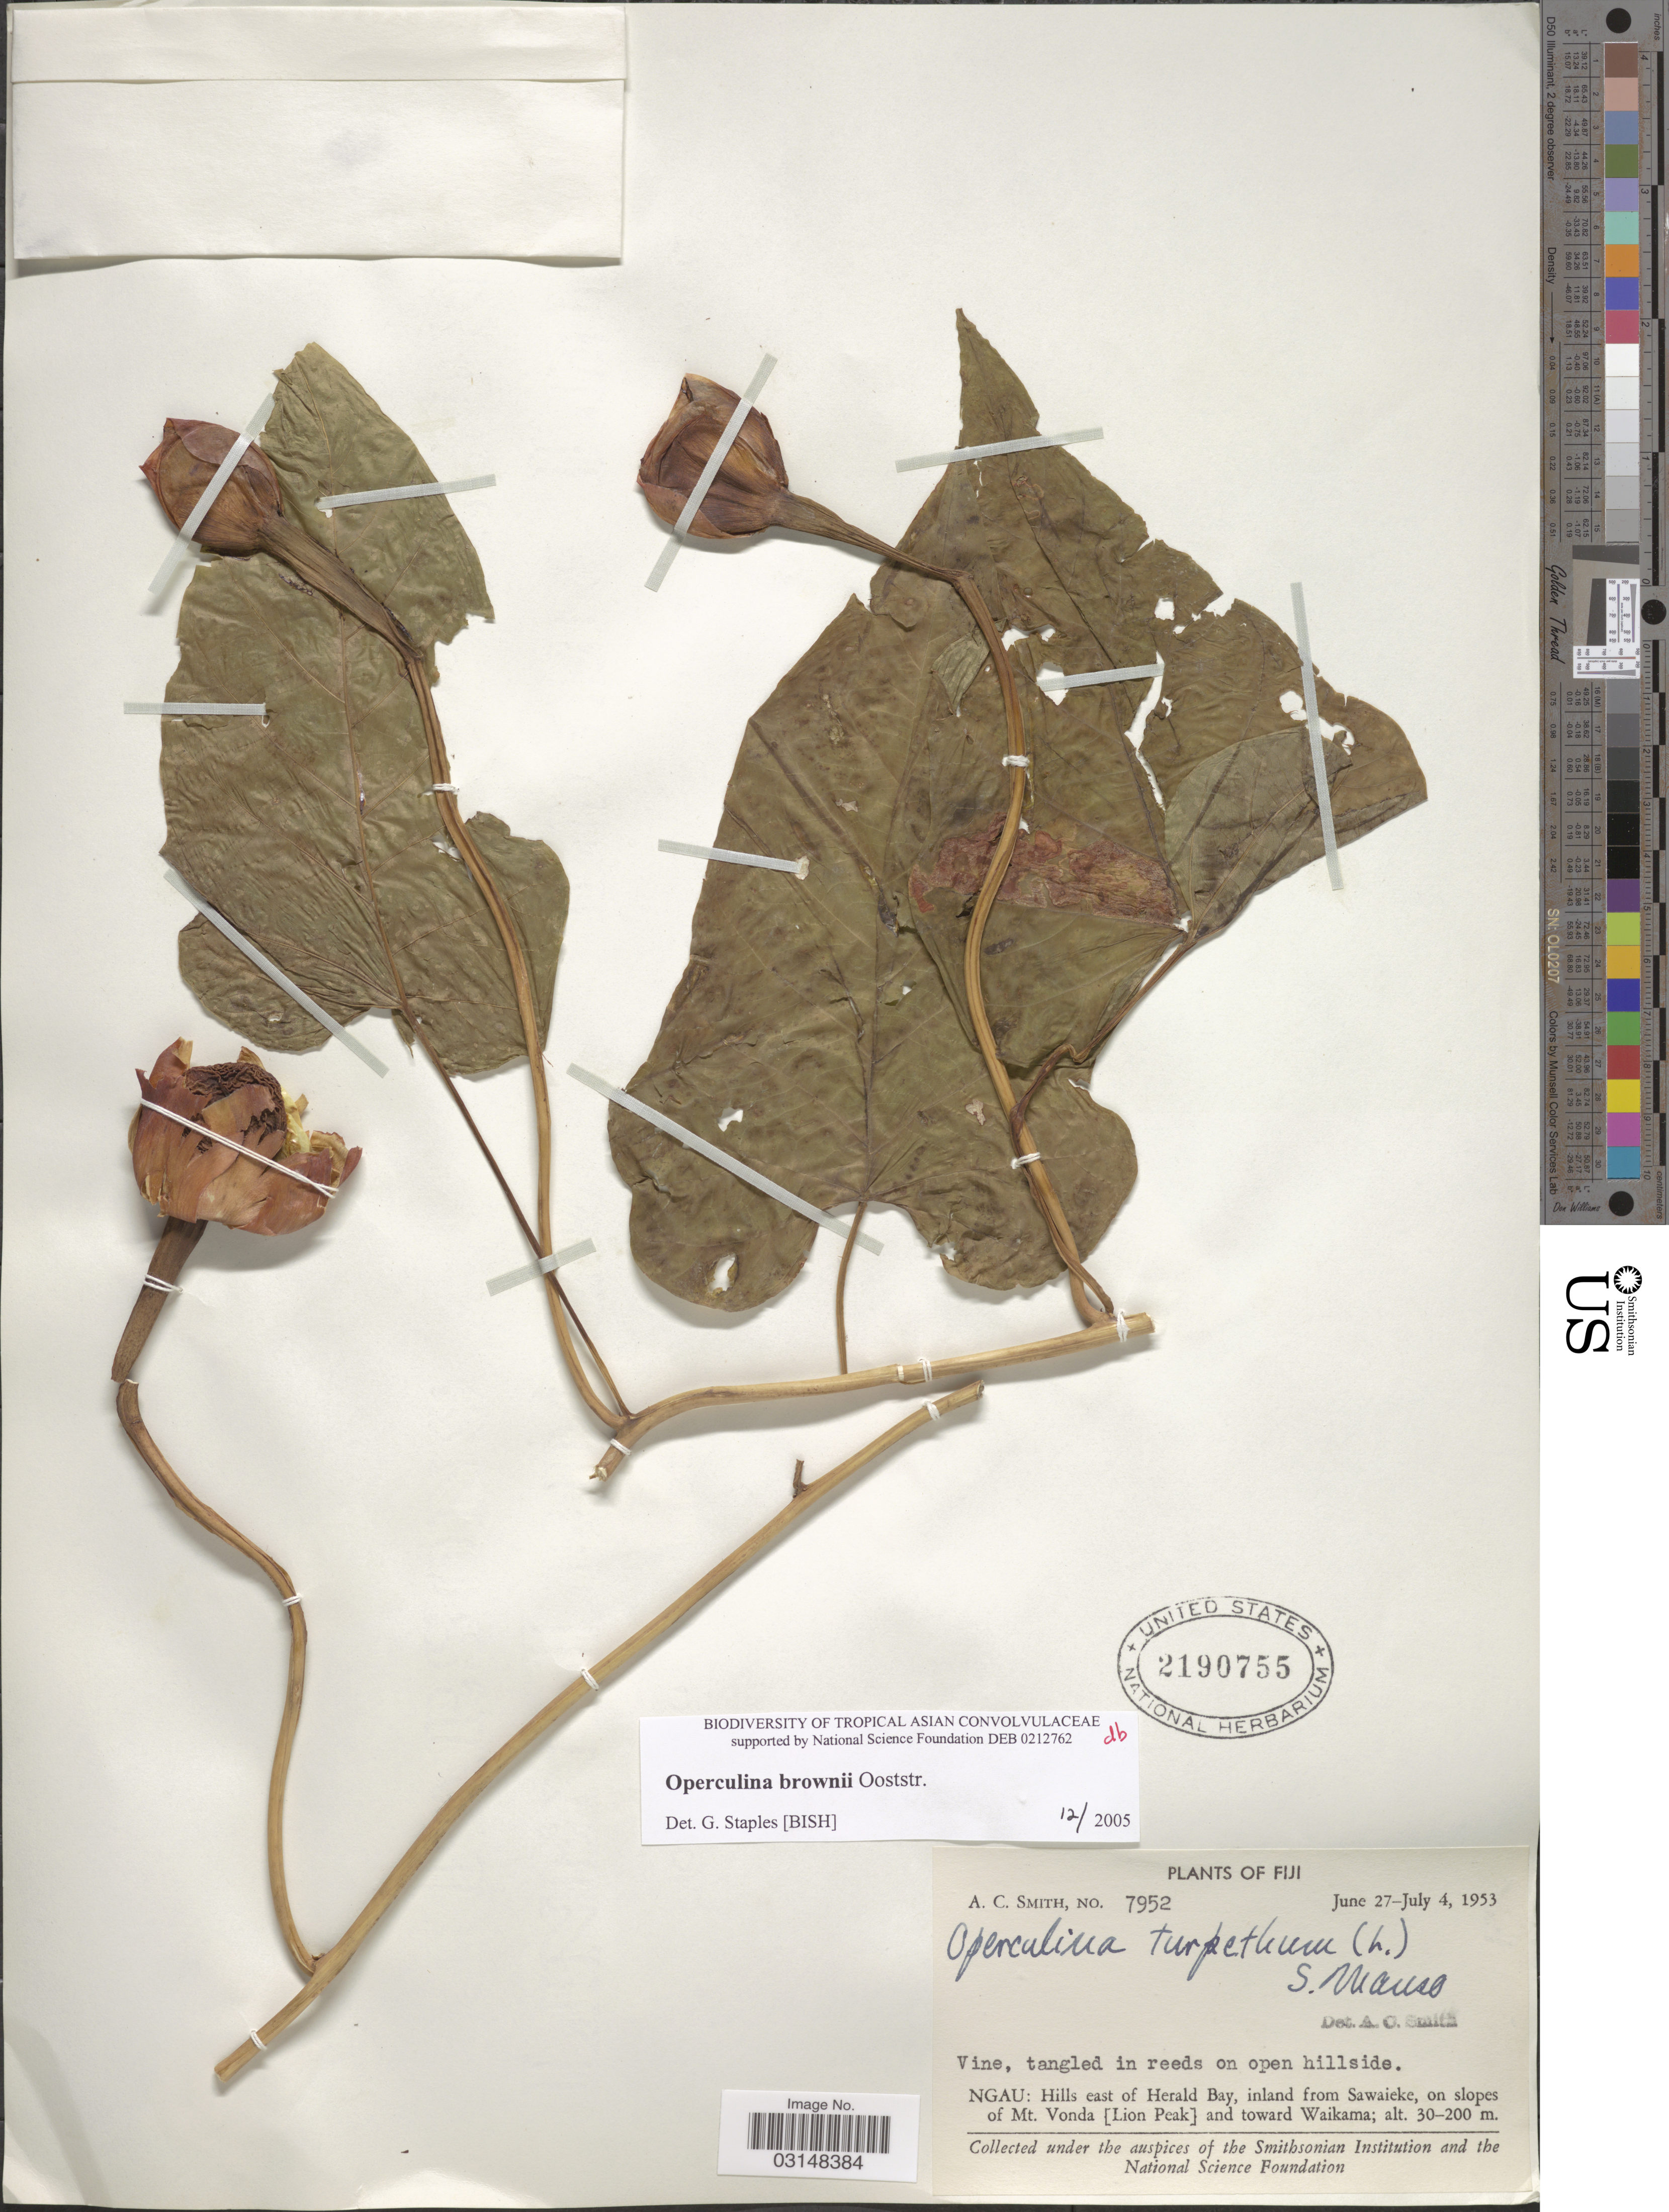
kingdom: Plantae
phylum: Tracheophyta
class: Magnoliopsida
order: Solanales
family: Convolvulaceae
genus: Operculina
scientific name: Operculina codonantha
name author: (Benth.) Hallier f.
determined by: Wagner, W. L., (BOT), Smithsonian Institution - National Museum of Natural History (UNITED STATES)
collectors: A. C. Smith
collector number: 7952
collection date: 1953-06-27/1953-07-04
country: Fiji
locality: Ngau: Hills east of Herald Bay, inland from Sawaieke, on slopes of Mt. Vonda [Lion Peak] and toward Waikama.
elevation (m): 30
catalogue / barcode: US 2190755